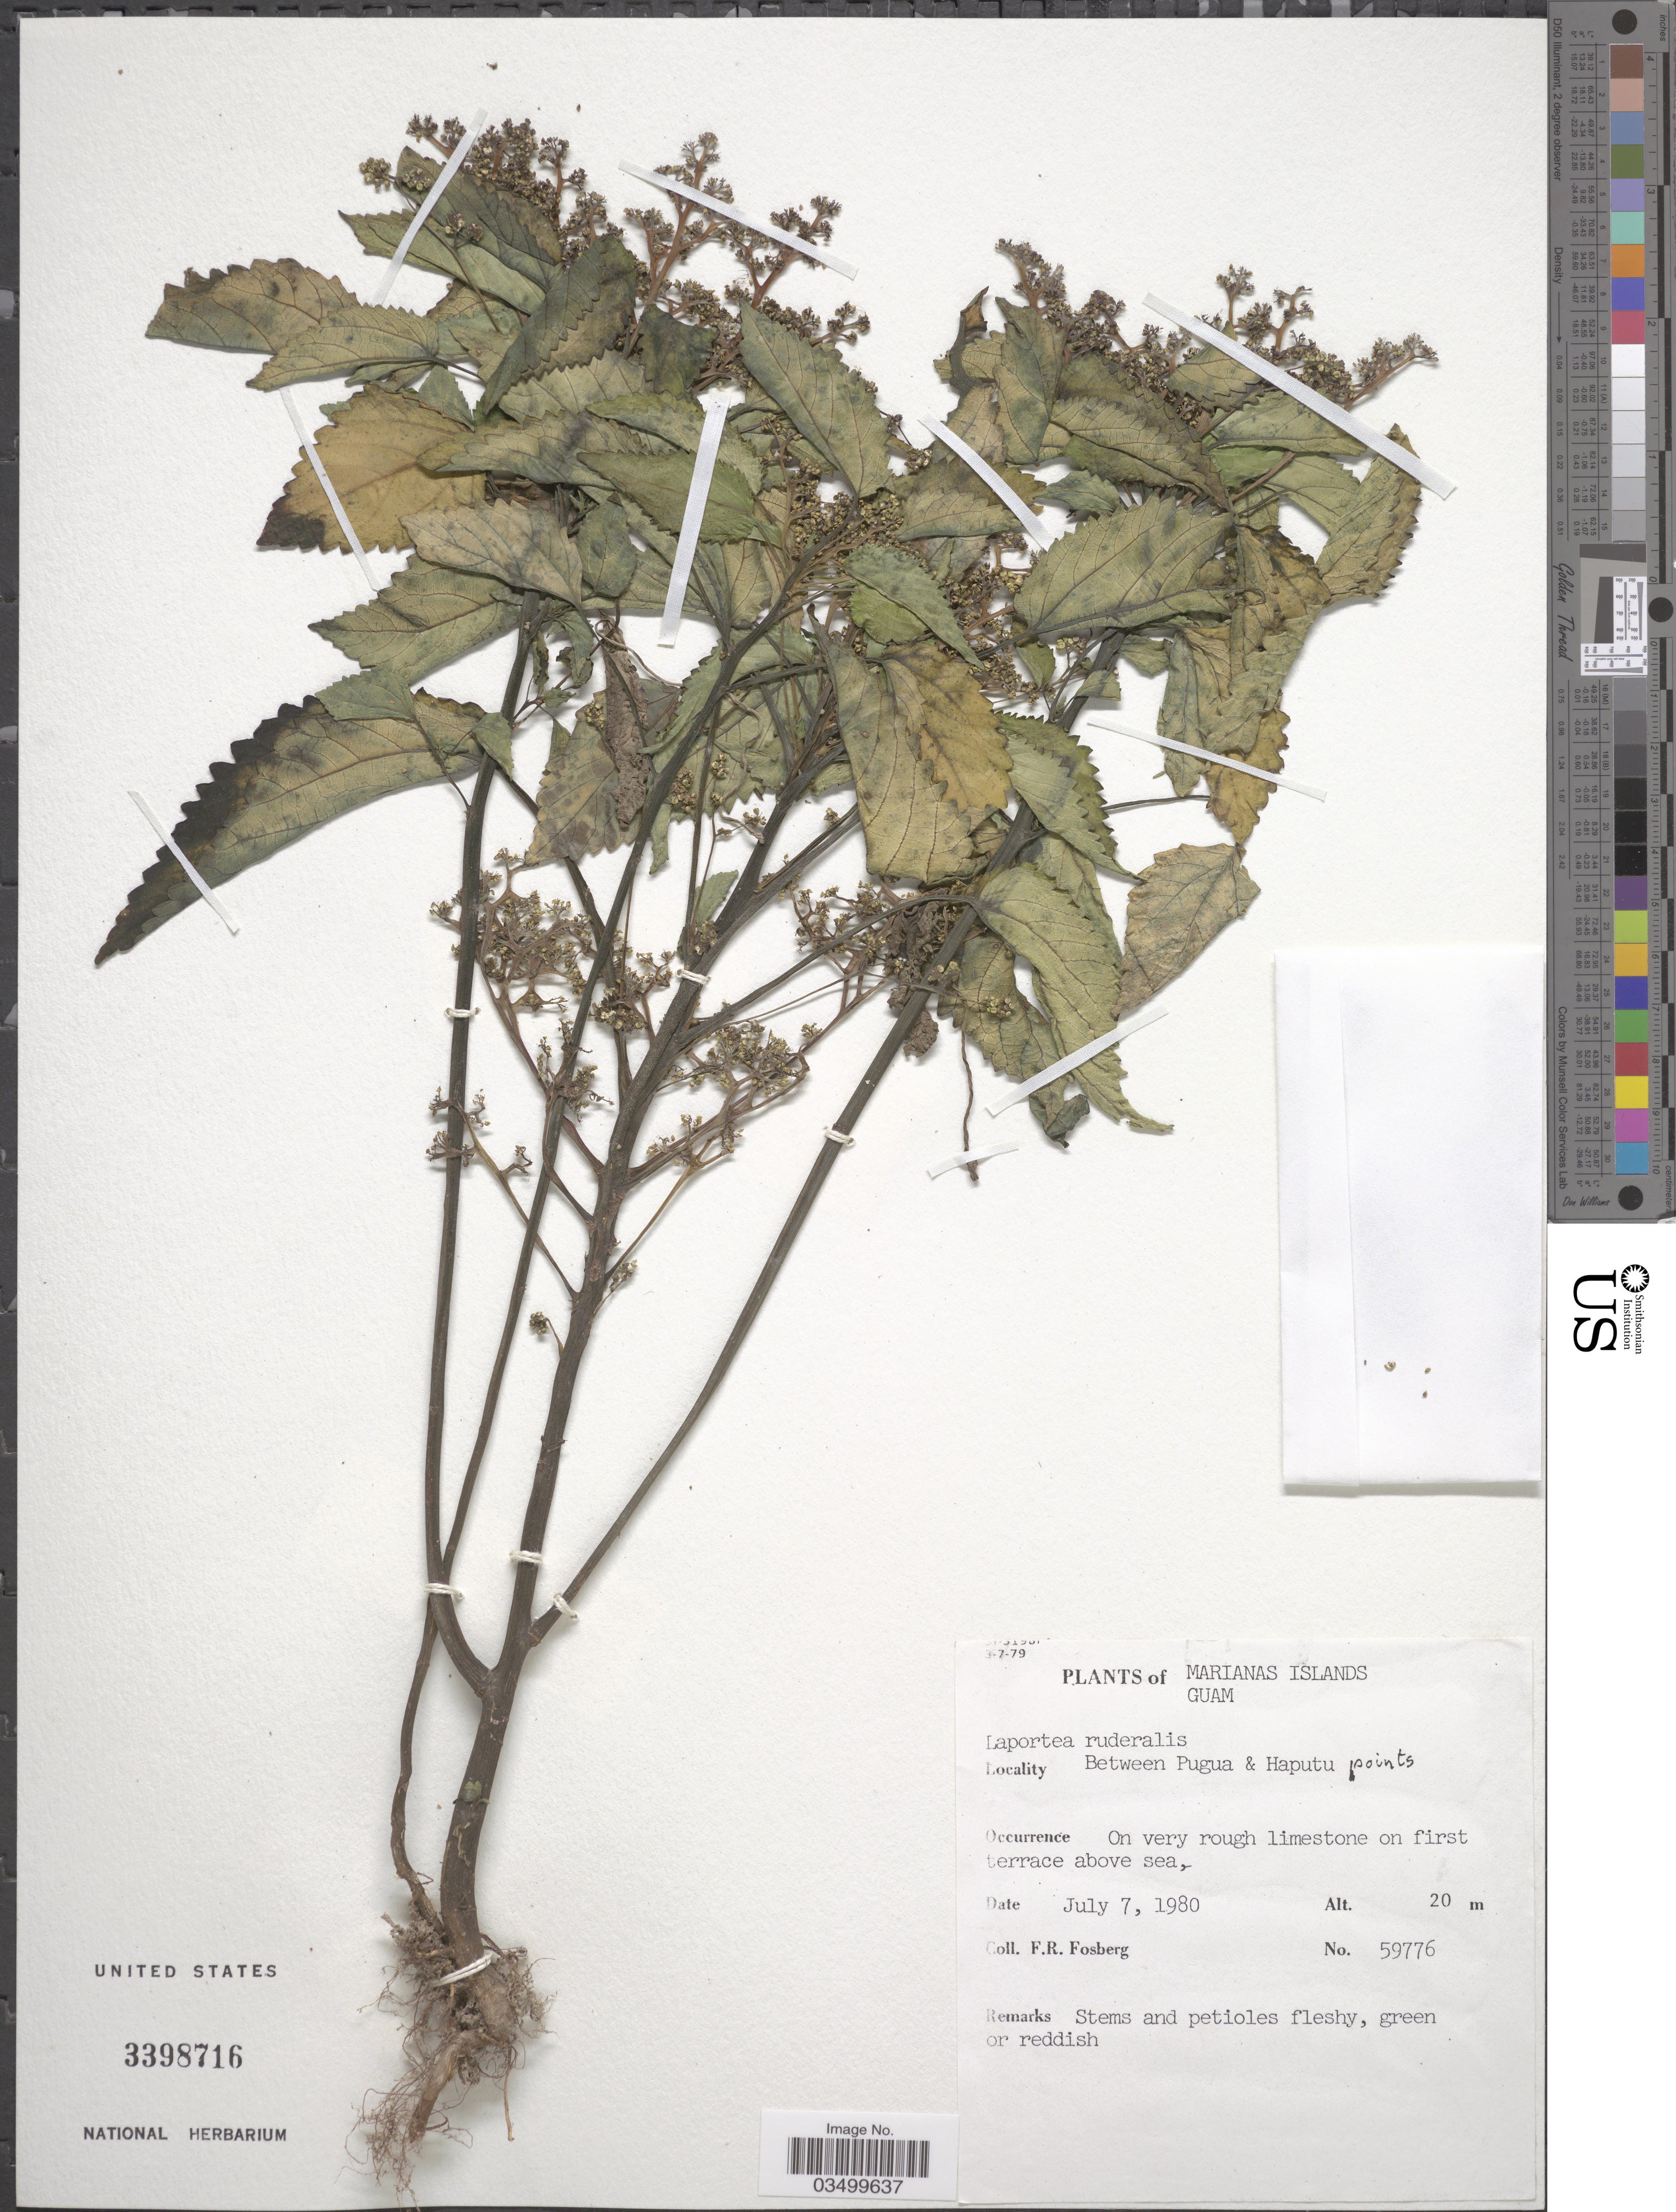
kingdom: Plantae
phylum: Tracheophyta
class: Magnoliopsida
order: Rosales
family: Urticaceae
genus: Laportea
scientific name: Laportea ruderalis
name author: (G. Forst.) Chew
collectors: F. R. Fosberg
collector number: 59776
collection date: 1980-07-07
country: Guam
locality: Marianas Islands. Between Pugua & Haputu points.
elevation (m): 20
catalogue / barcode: US 3398716